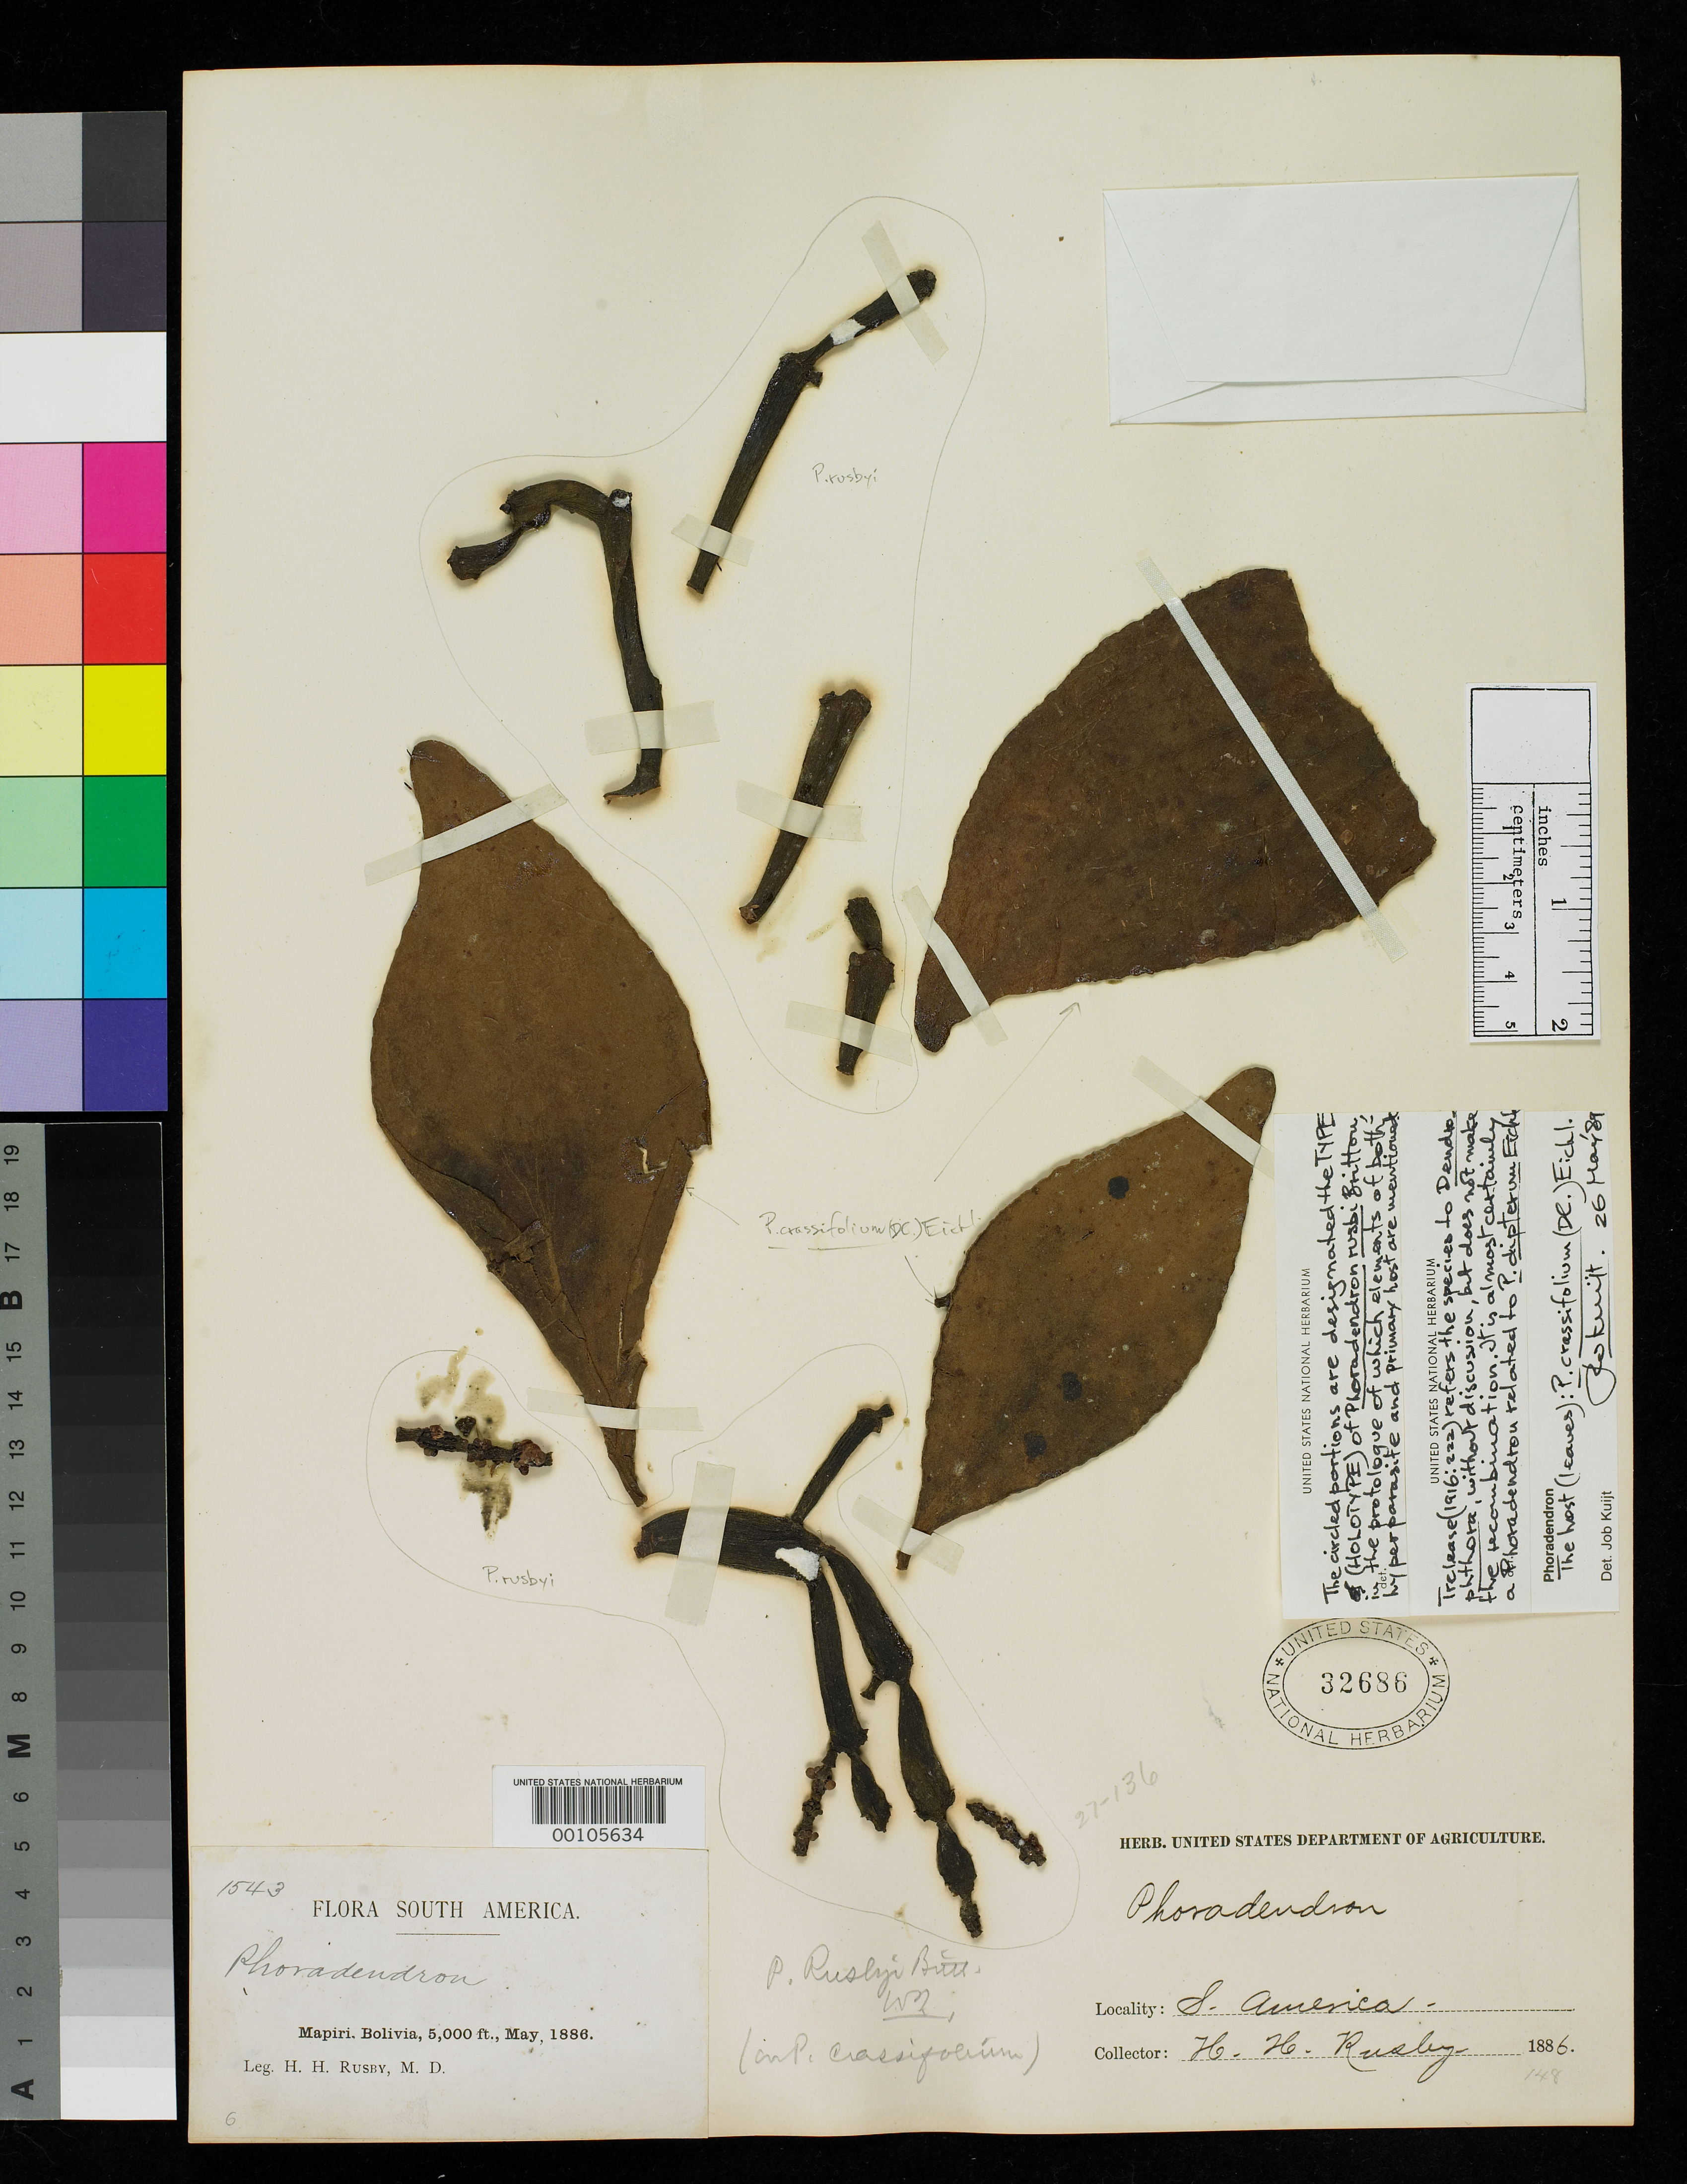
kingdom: Plantae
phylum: Tracheophyta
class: Magnoliopsida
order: Santalales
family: Viscaceae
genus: Phoradendron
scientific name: Phoradendron rusbyi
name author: Britton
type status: Isotype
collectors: H. H. Rusby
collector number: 1543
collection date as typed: Apr 1886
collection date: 1886-04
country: Bolivia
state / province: La Páz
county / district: Larecaja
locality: Mapiri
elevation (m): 1524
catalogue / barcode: US 32686